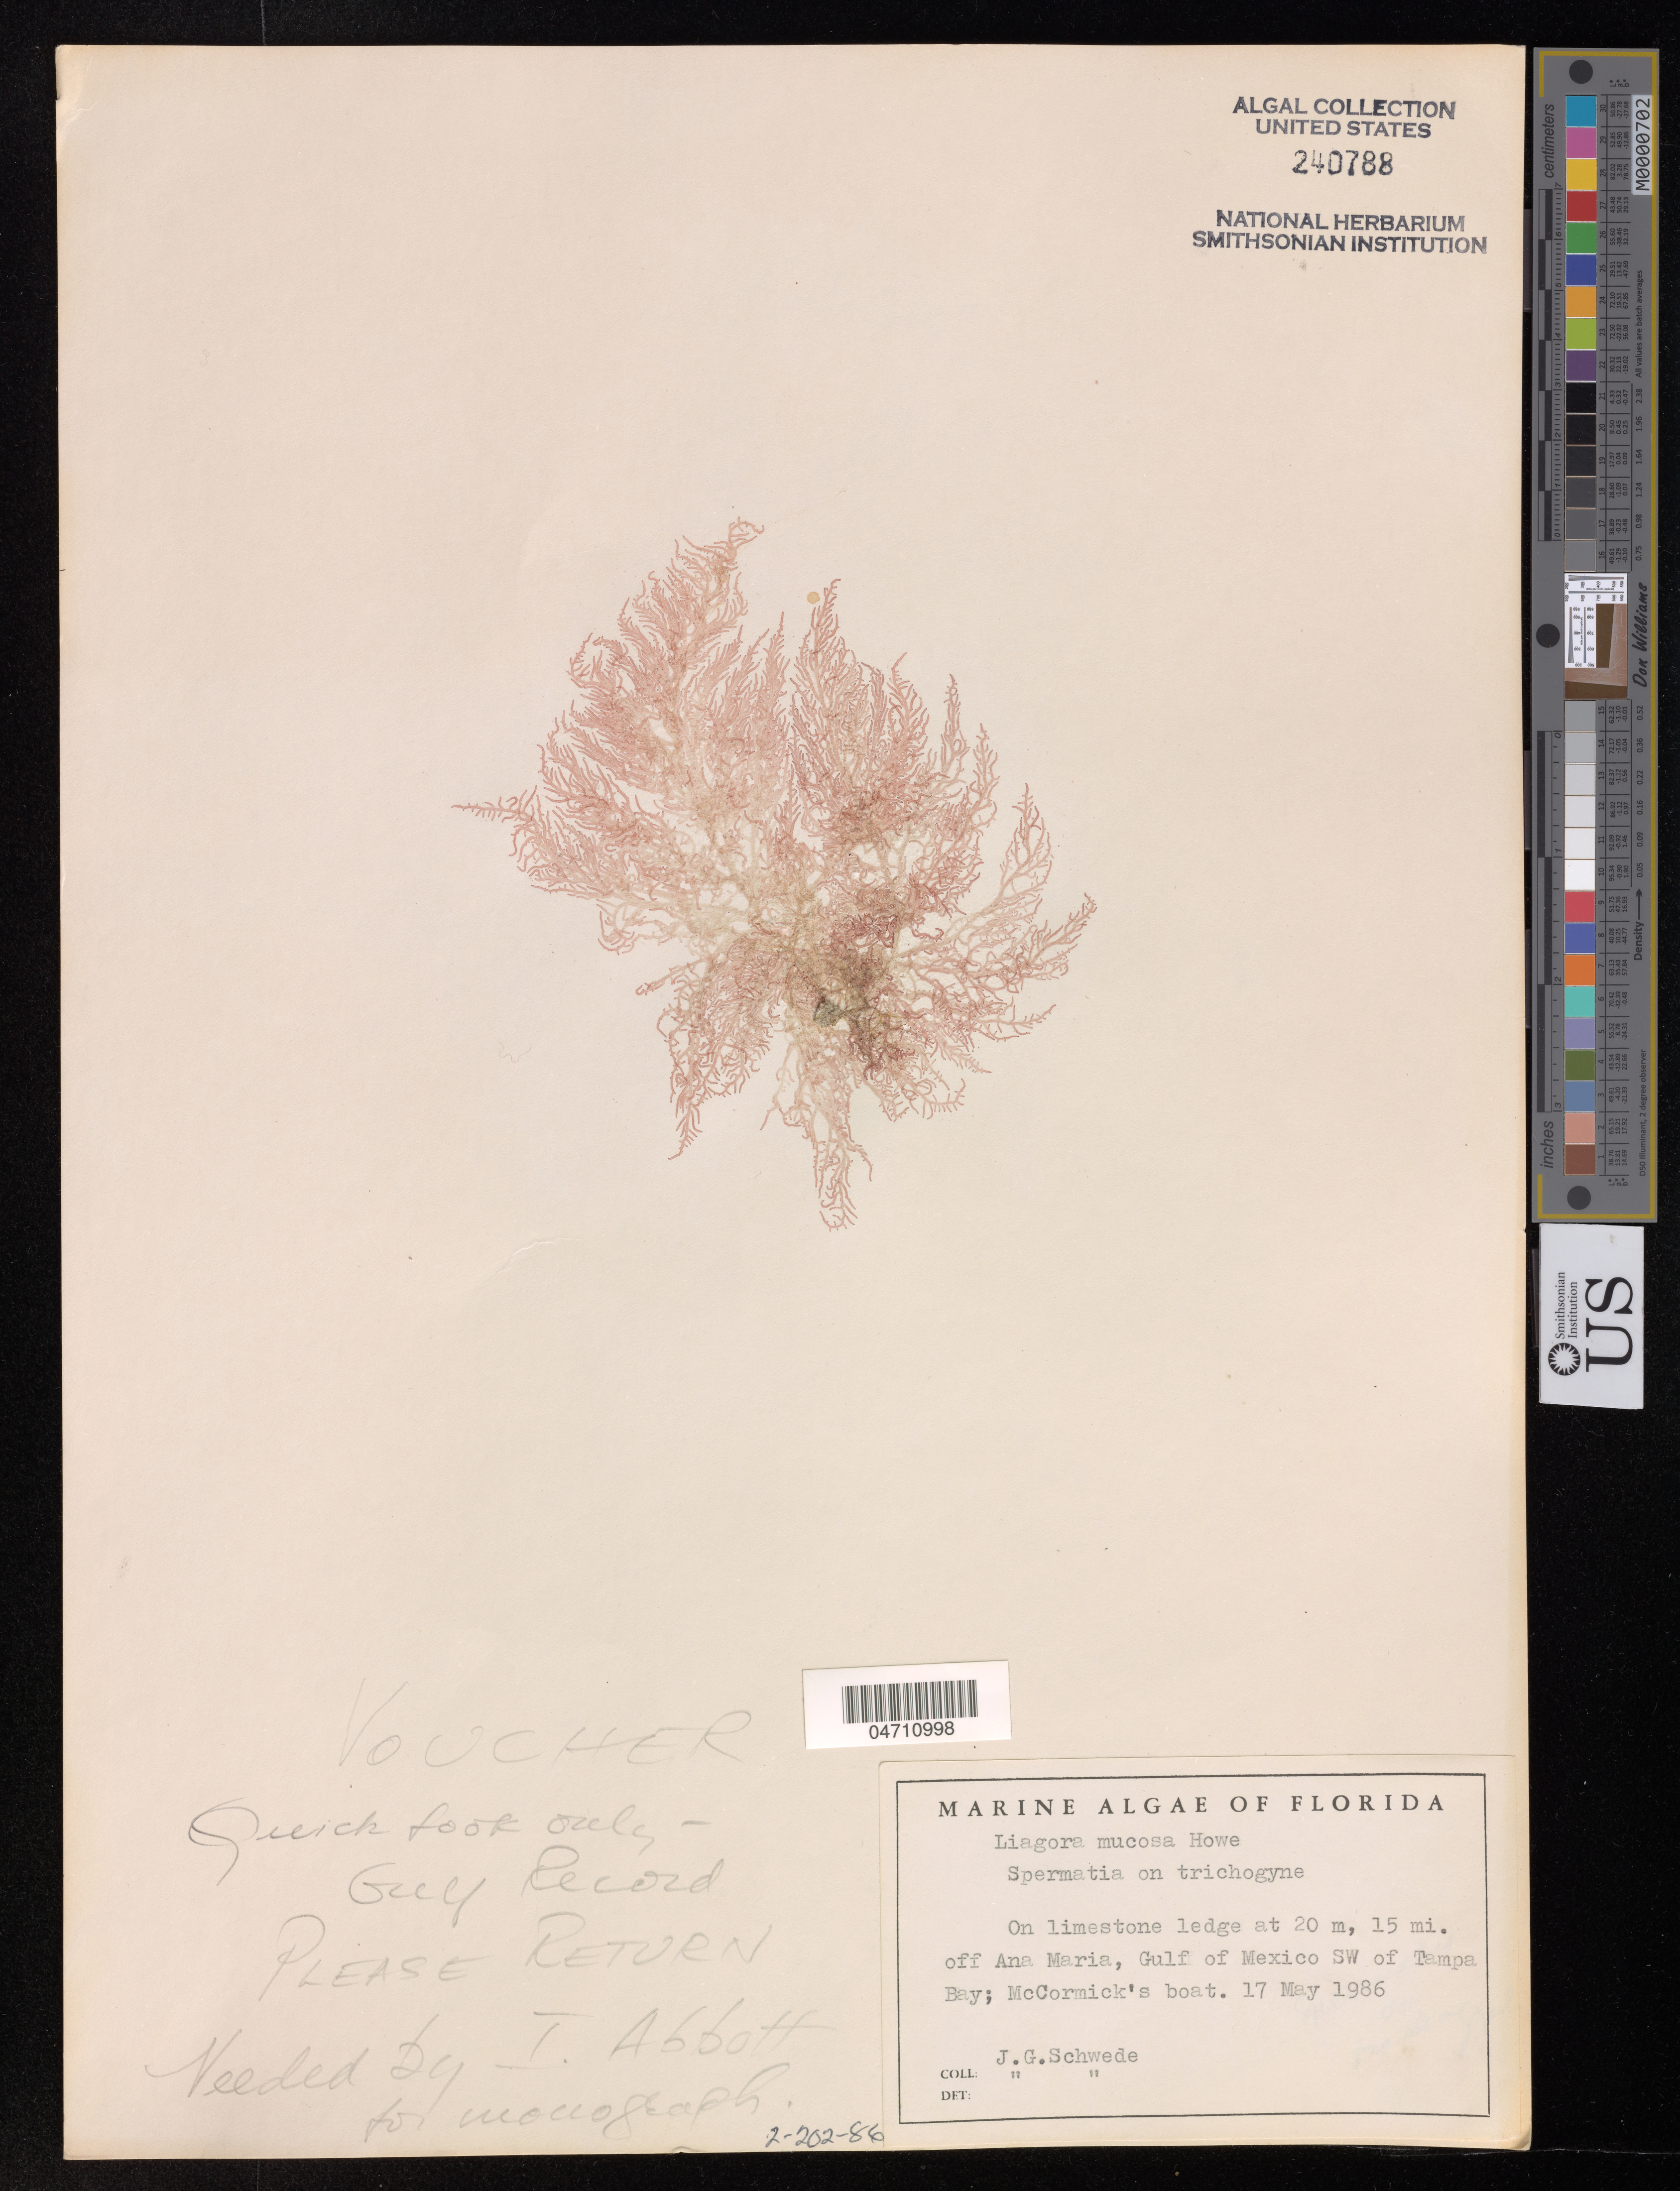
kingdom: Plantae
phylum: Rhodophyta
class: Florideophyceae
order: Nemaliales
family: Liagoraceae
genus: Liagora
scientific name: Liagora mucosa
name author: M. Howe in Britton & Millsp.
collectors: J. Schwede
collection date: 1986-05-17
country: United States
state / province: Florida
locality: On limestone ledge at 20 m, 15 mi. off Ana Maria, Gulf of Mexico SW of Tampa Bay; McCormick's boat.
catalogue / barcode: US 240788